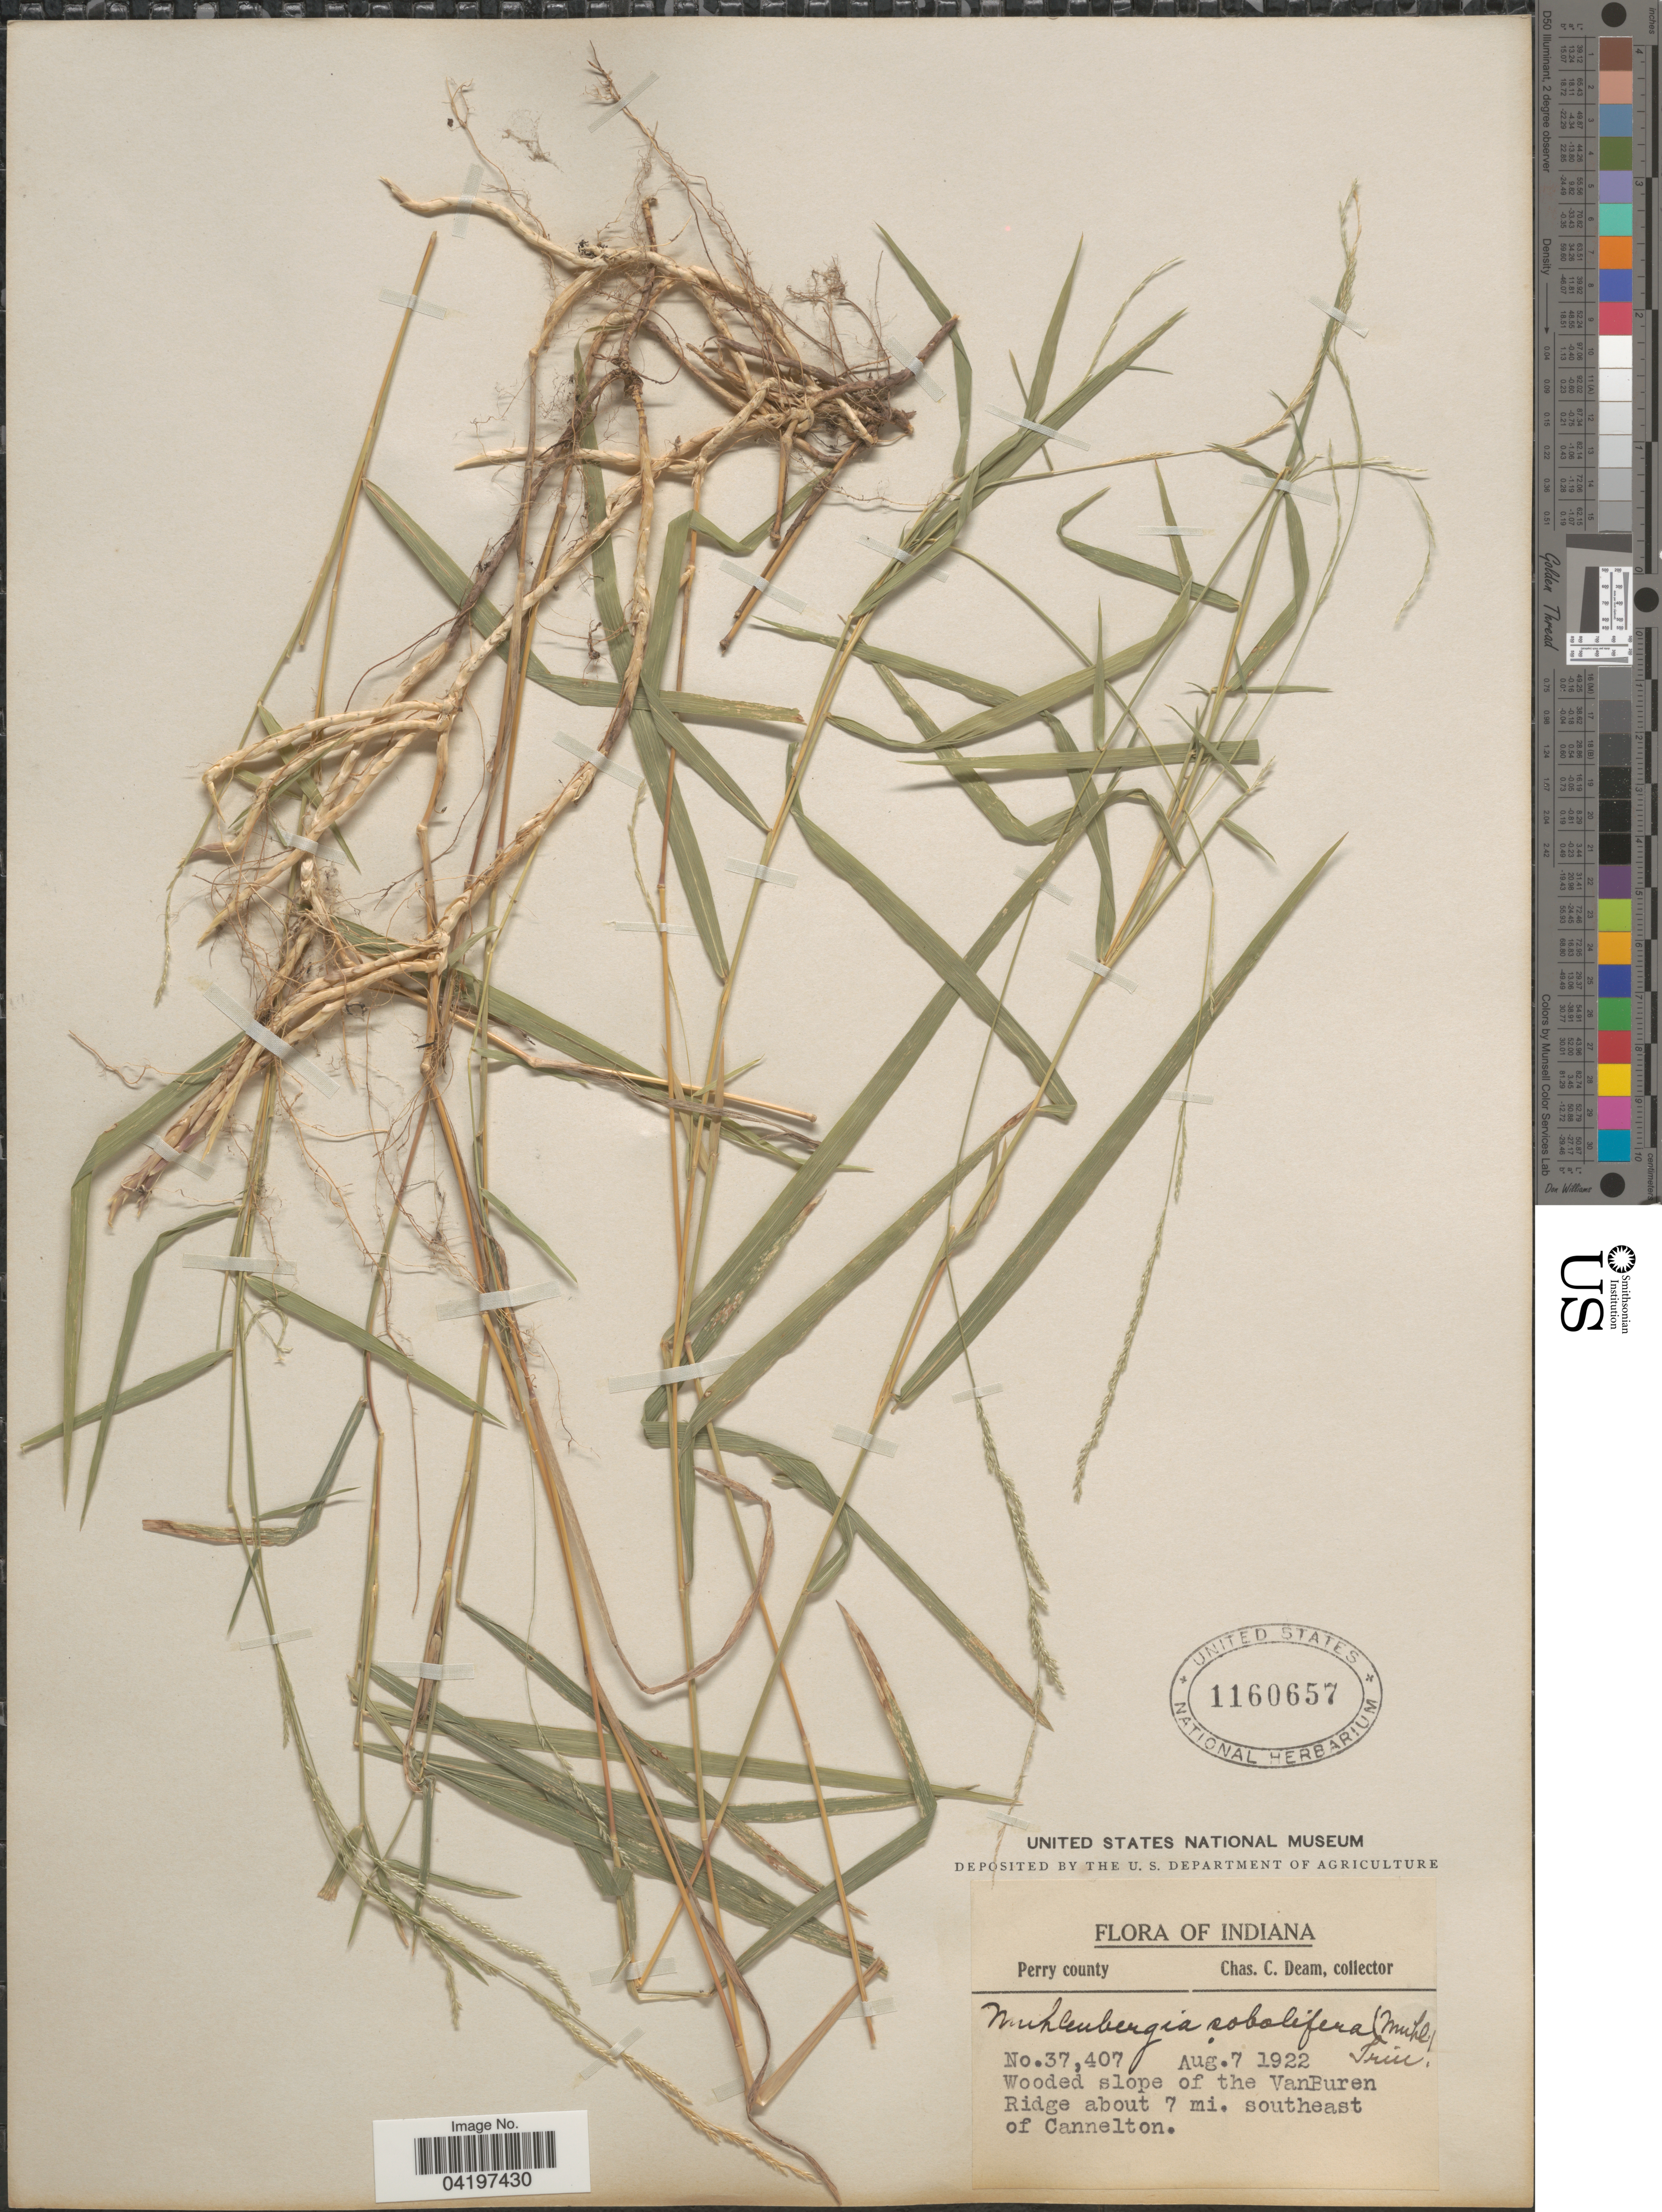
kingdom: Plantae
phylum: Tracheophyta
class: Liliopsida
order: Poales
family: Poaceae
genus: Muhlenbergia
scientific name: Muhlenbergia sobolifera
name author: (Muhl. ex Willd.) Trin.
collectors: C. C. Deam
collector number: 37407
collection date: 1922-08-07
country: United States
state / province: Indiana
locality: Perry county. Wooded slope of the VanBuren Ridge about 7 mi. southeast of Cannelton.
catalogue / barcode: US 1160657